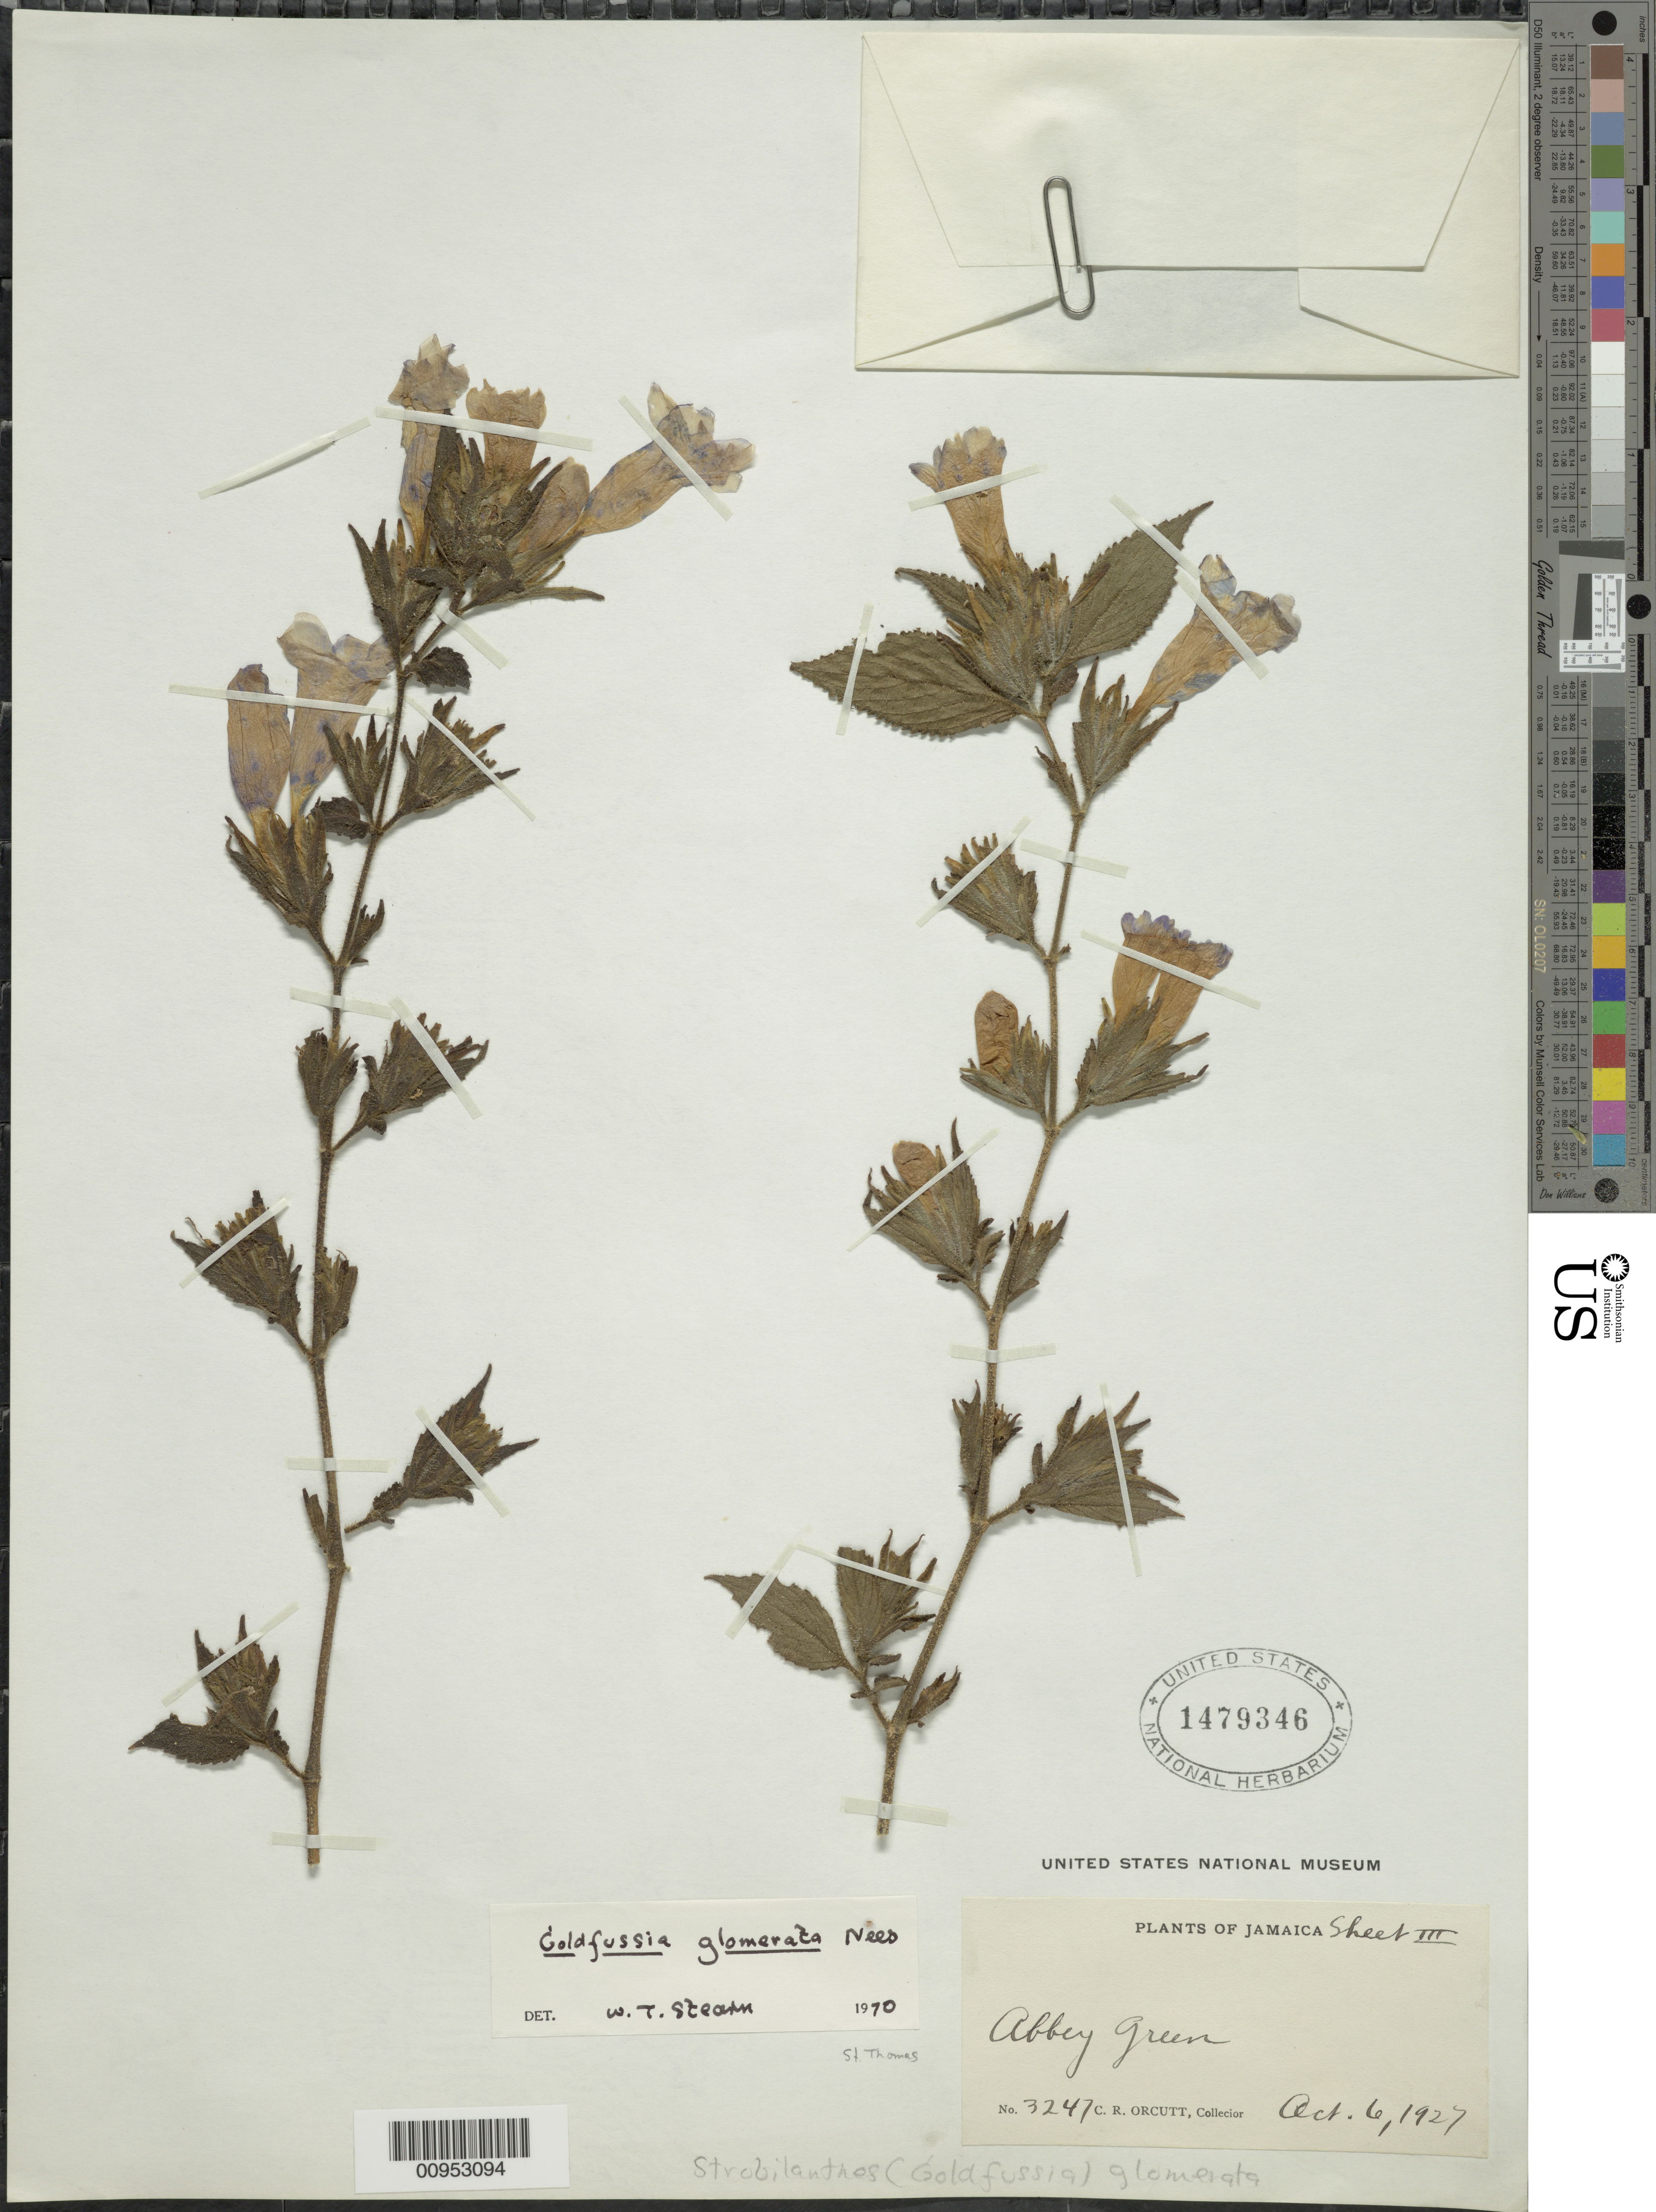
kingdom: Plantae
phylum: Tracheophyta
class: Magnoliopsida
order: Lamiales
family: Acanthaceae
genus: Strobilanthes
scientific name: Strobilanthes glomerata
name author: (Nees) T. Anderson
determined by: Stearn, William T.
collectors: C. R. Orcutt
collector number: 3247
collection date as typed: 06 Oct 1927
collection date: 1927-10-06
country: Jamaica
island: Jamaica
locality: Abbey Green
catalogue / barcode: US 1479346